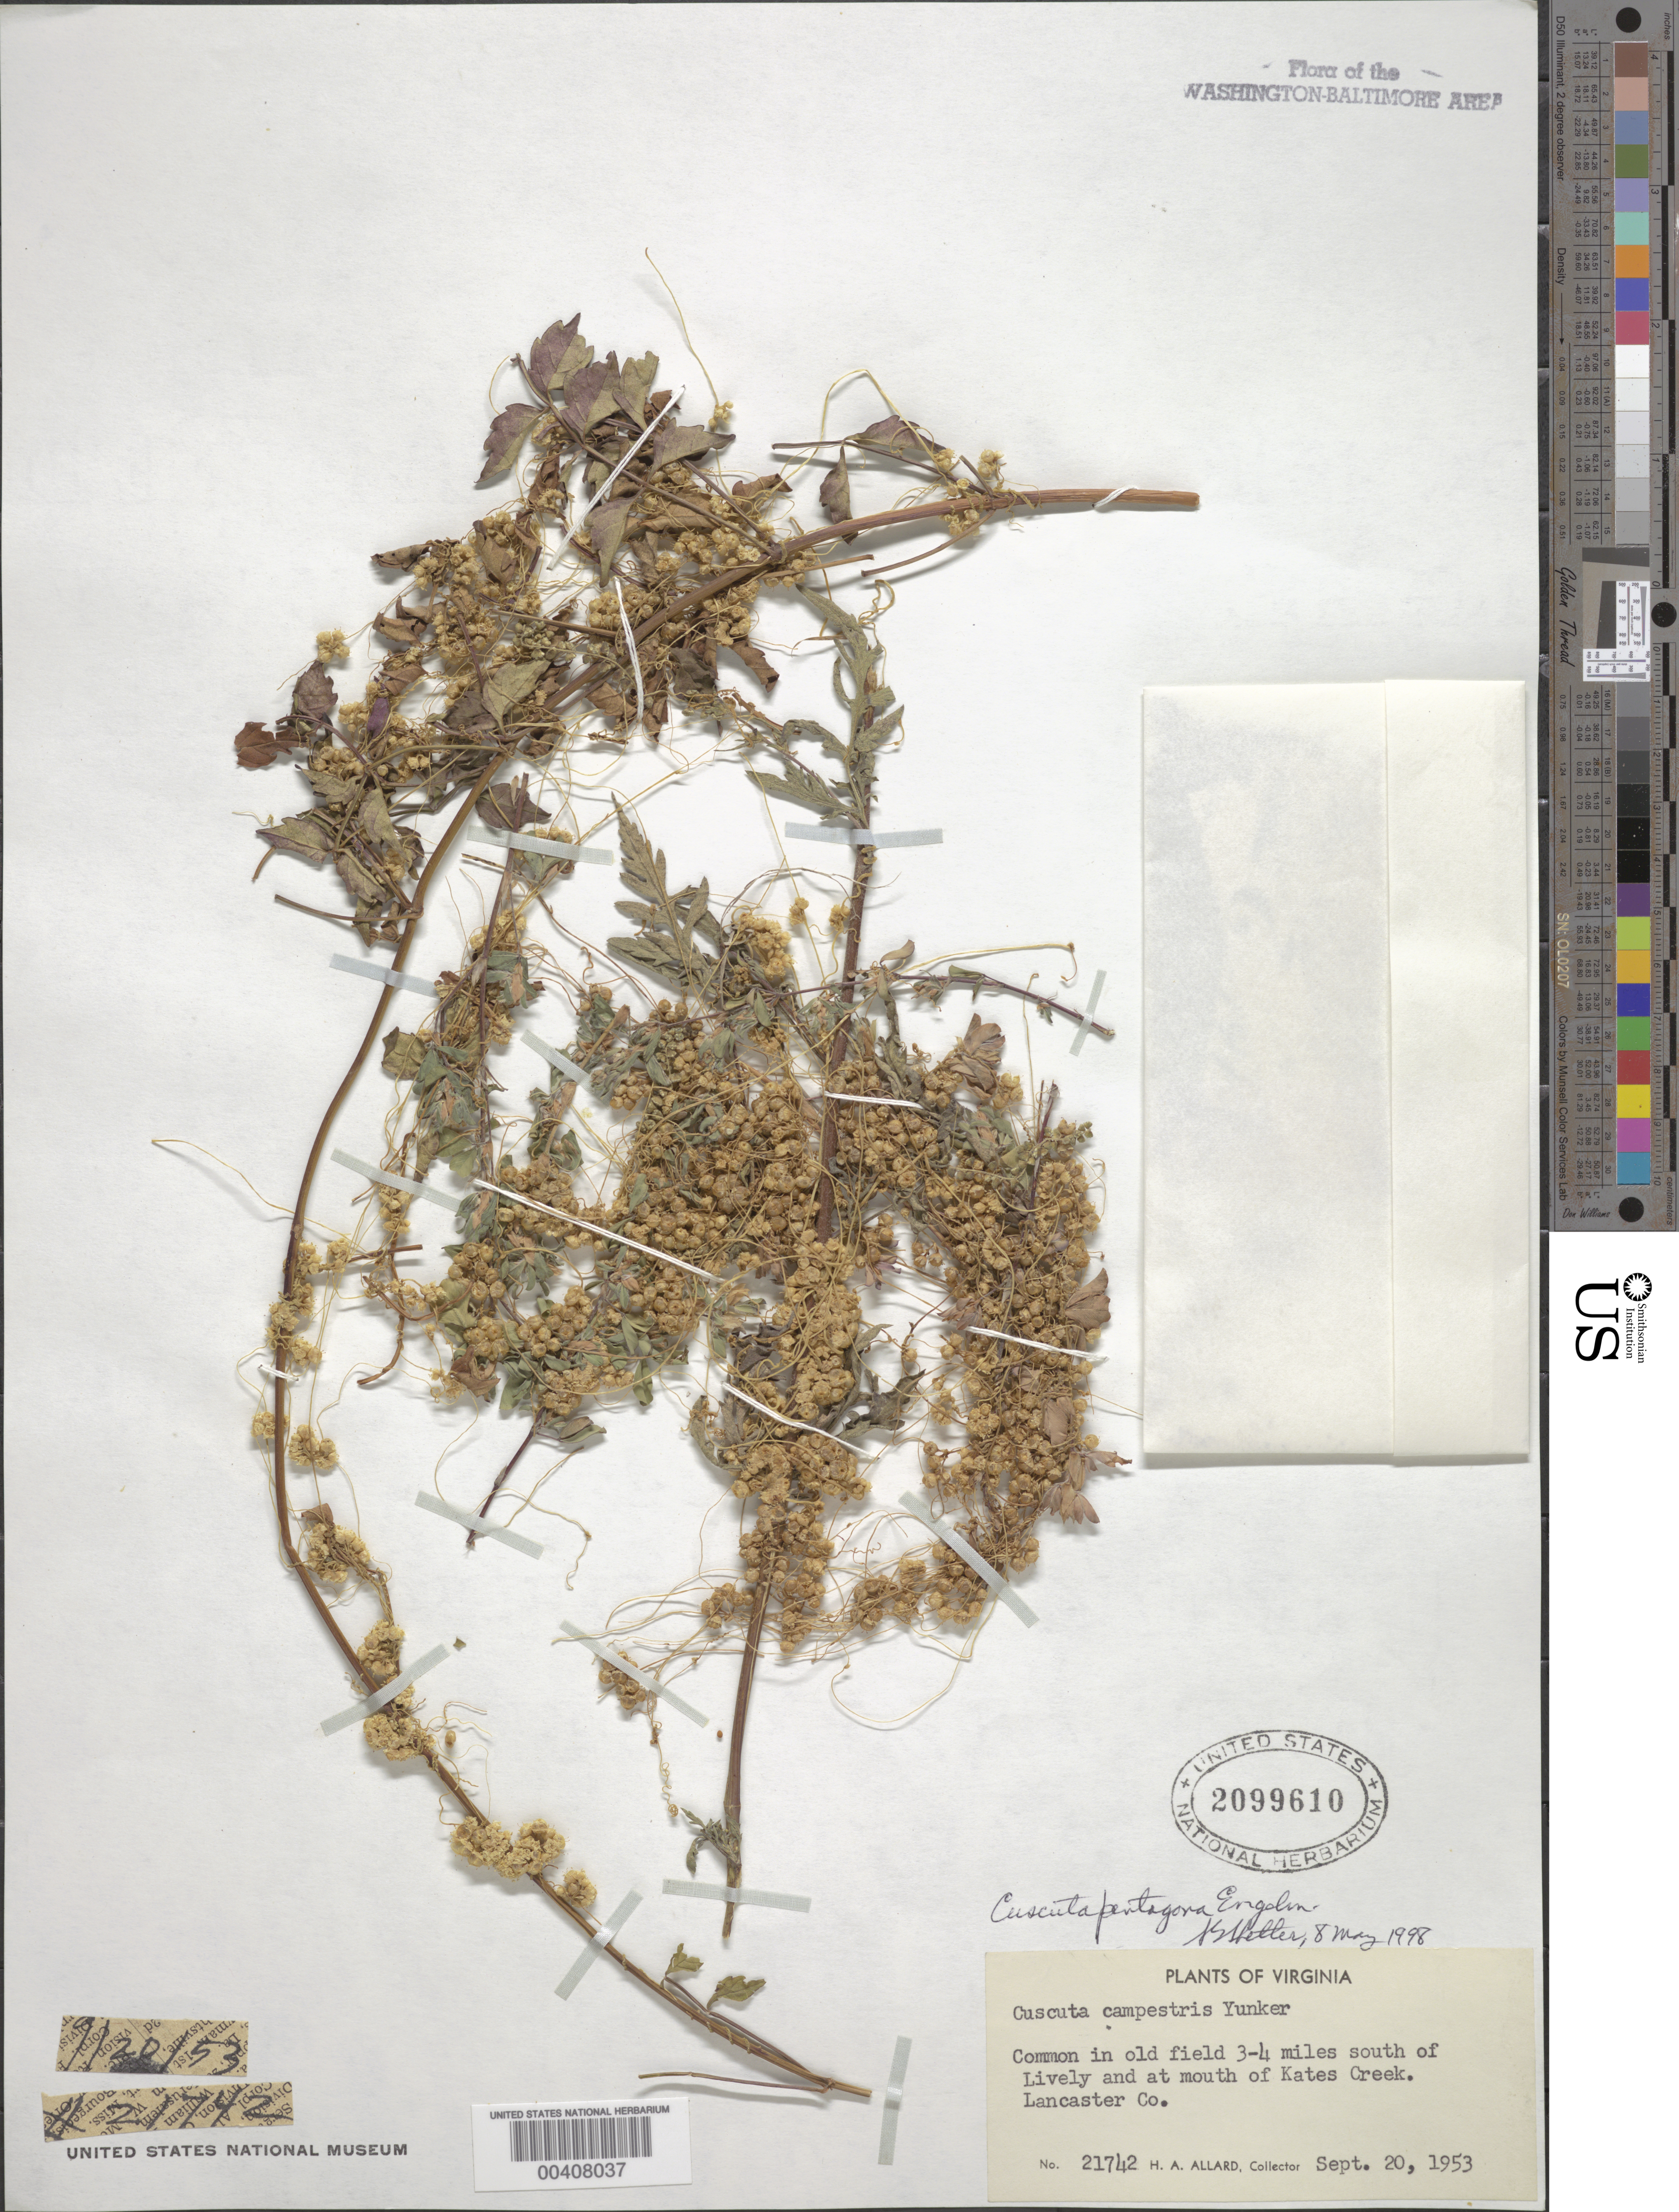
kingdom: Plantae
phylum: Tracheophyta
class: Magnoliopsida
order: Solanales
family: Convolvulaceae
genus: Cuscuta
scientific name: Cuscuta pentagona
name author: Engelm.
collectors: H. A. Allard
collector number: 21742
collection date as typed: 20 Sep 1953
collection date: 1953-09-20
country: United States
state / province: Virginia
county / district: Lancaster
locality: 3-4 mi. S of Lively and at mouth of Kates Creek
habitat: Old field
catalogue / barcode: US 2099610